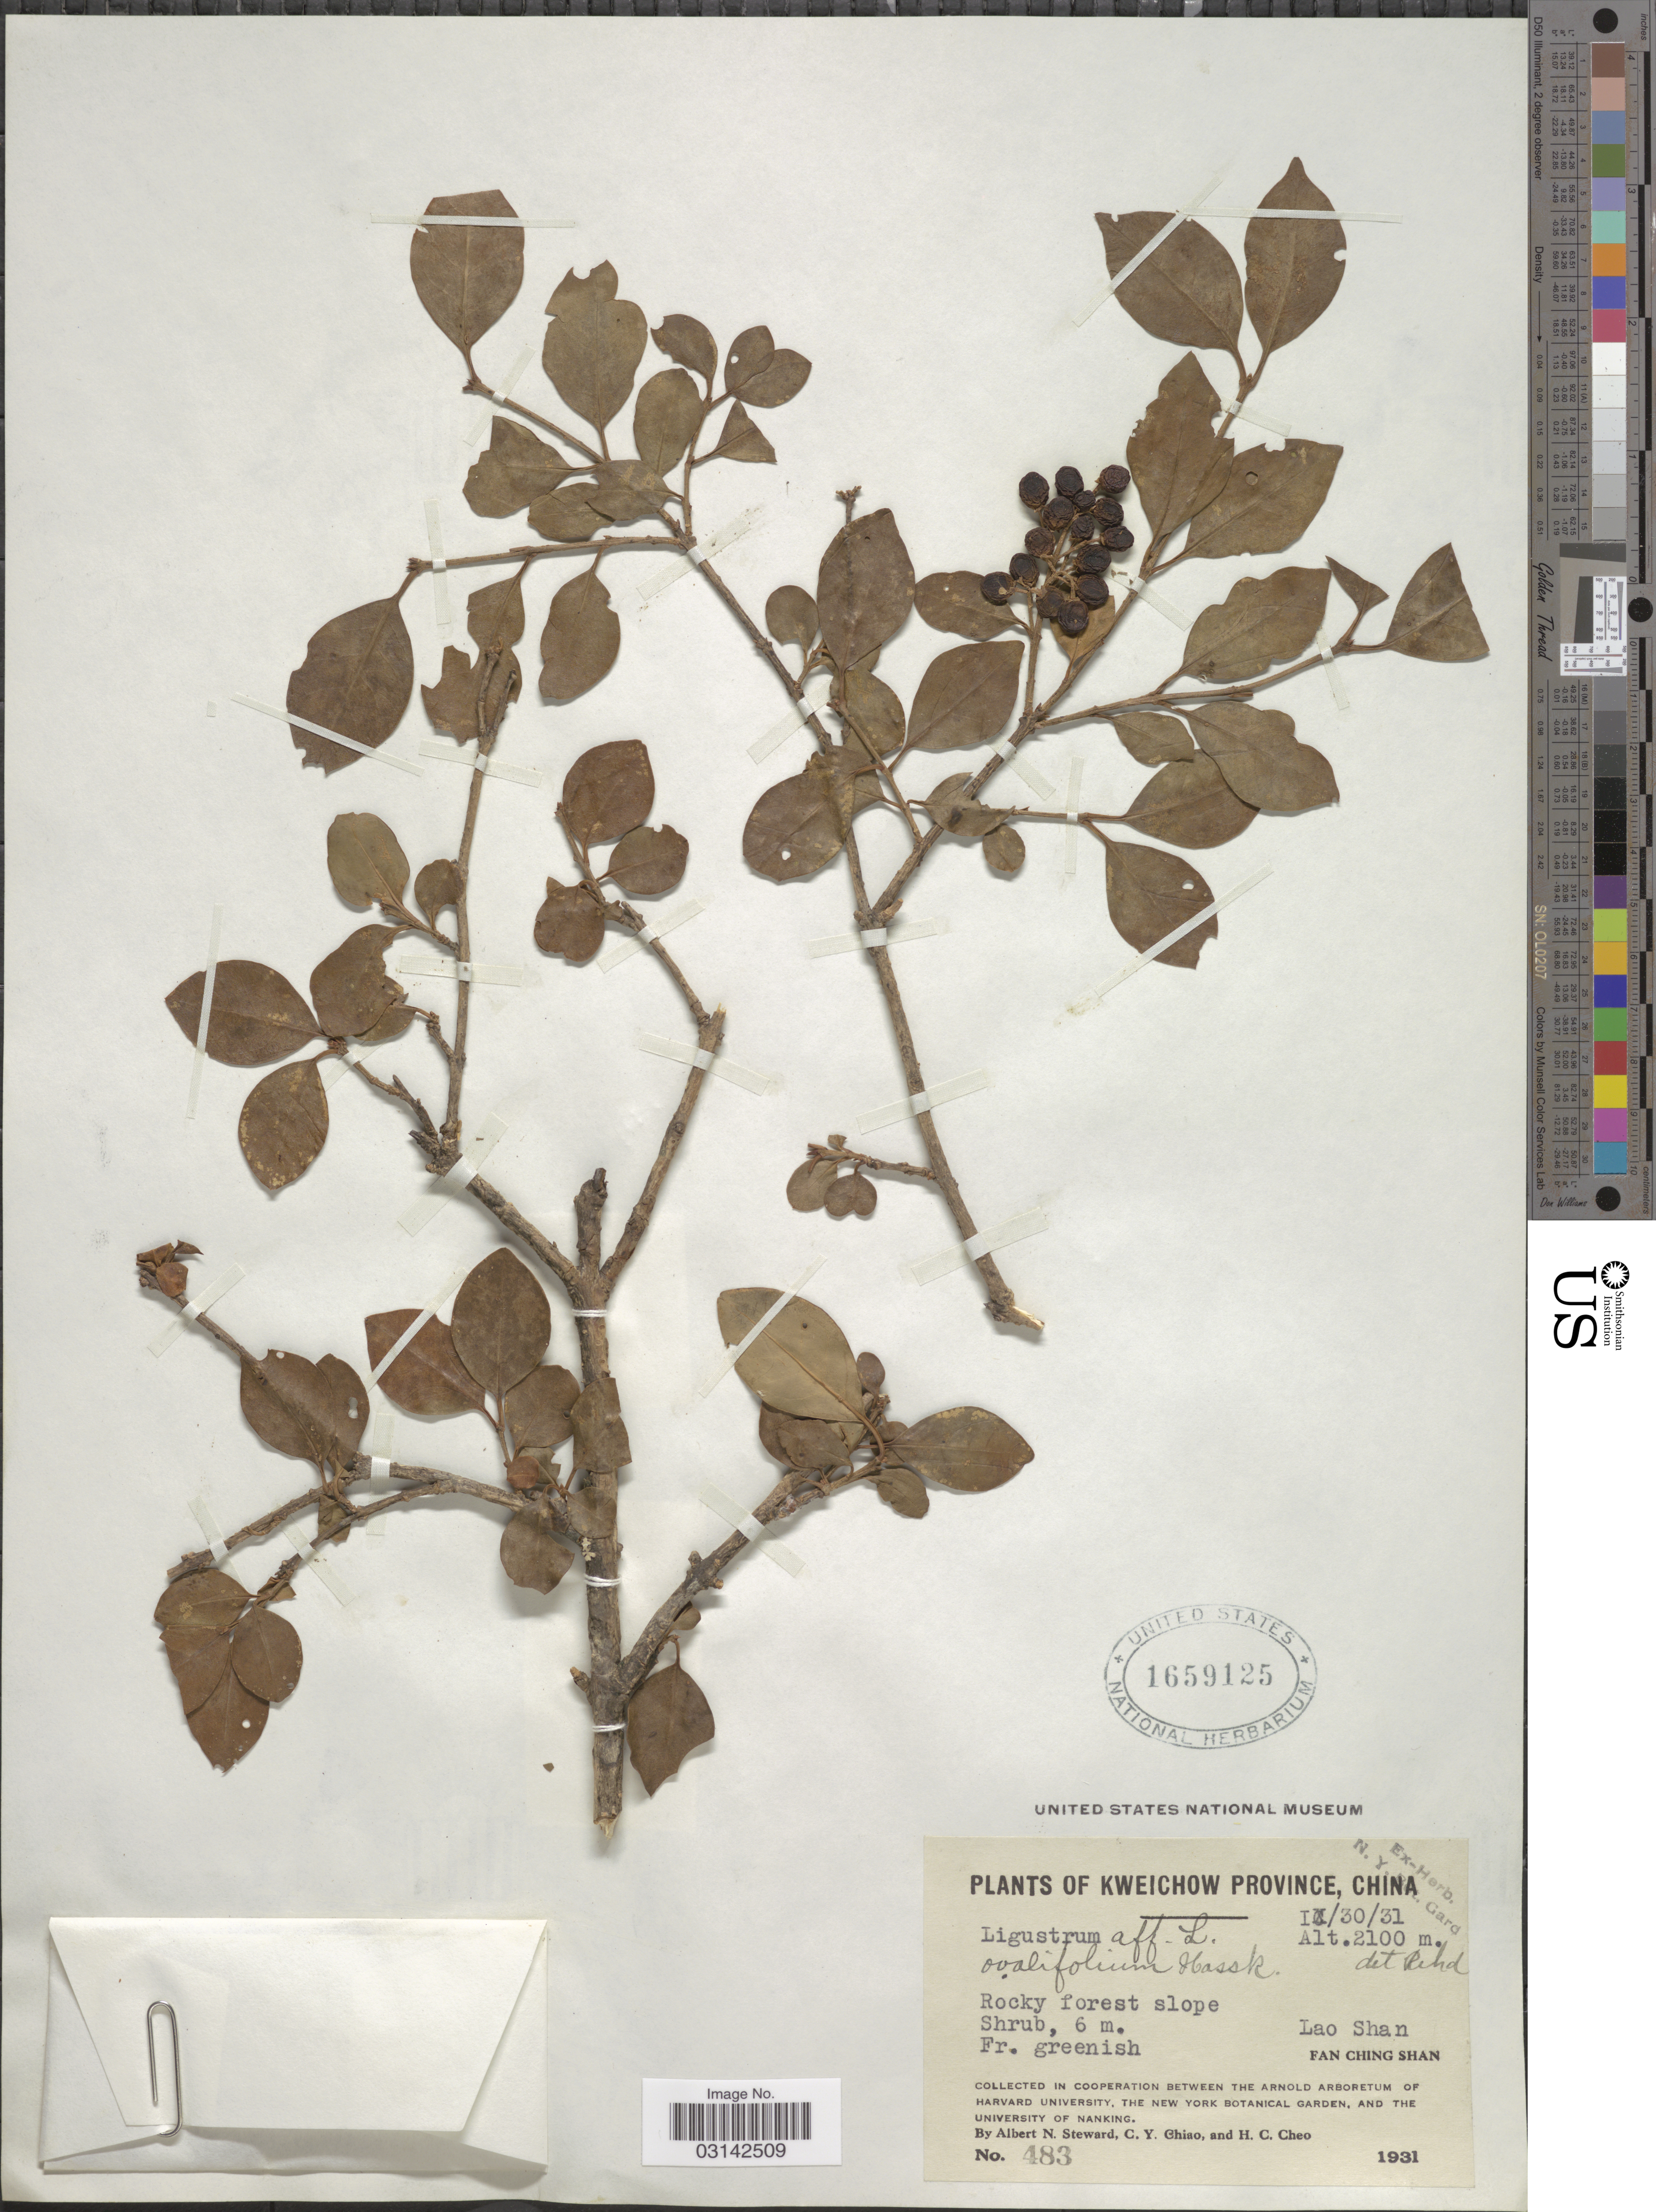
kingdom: Plantae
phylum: Tracheophyta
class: Magnoliopsida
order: Lamiales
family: Oleaceae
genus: Ligustrum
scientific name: Ligustrum ovalifolium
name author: Hassk.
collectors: A. N. Steward, C. Y. Chiao & H. Cheo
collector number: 483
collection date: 1931-09-30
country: China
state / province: Guizhou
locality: Kweichow Province. Lao Shan, Fan Ching Shan.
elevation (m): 2100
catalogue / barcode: US 1659125